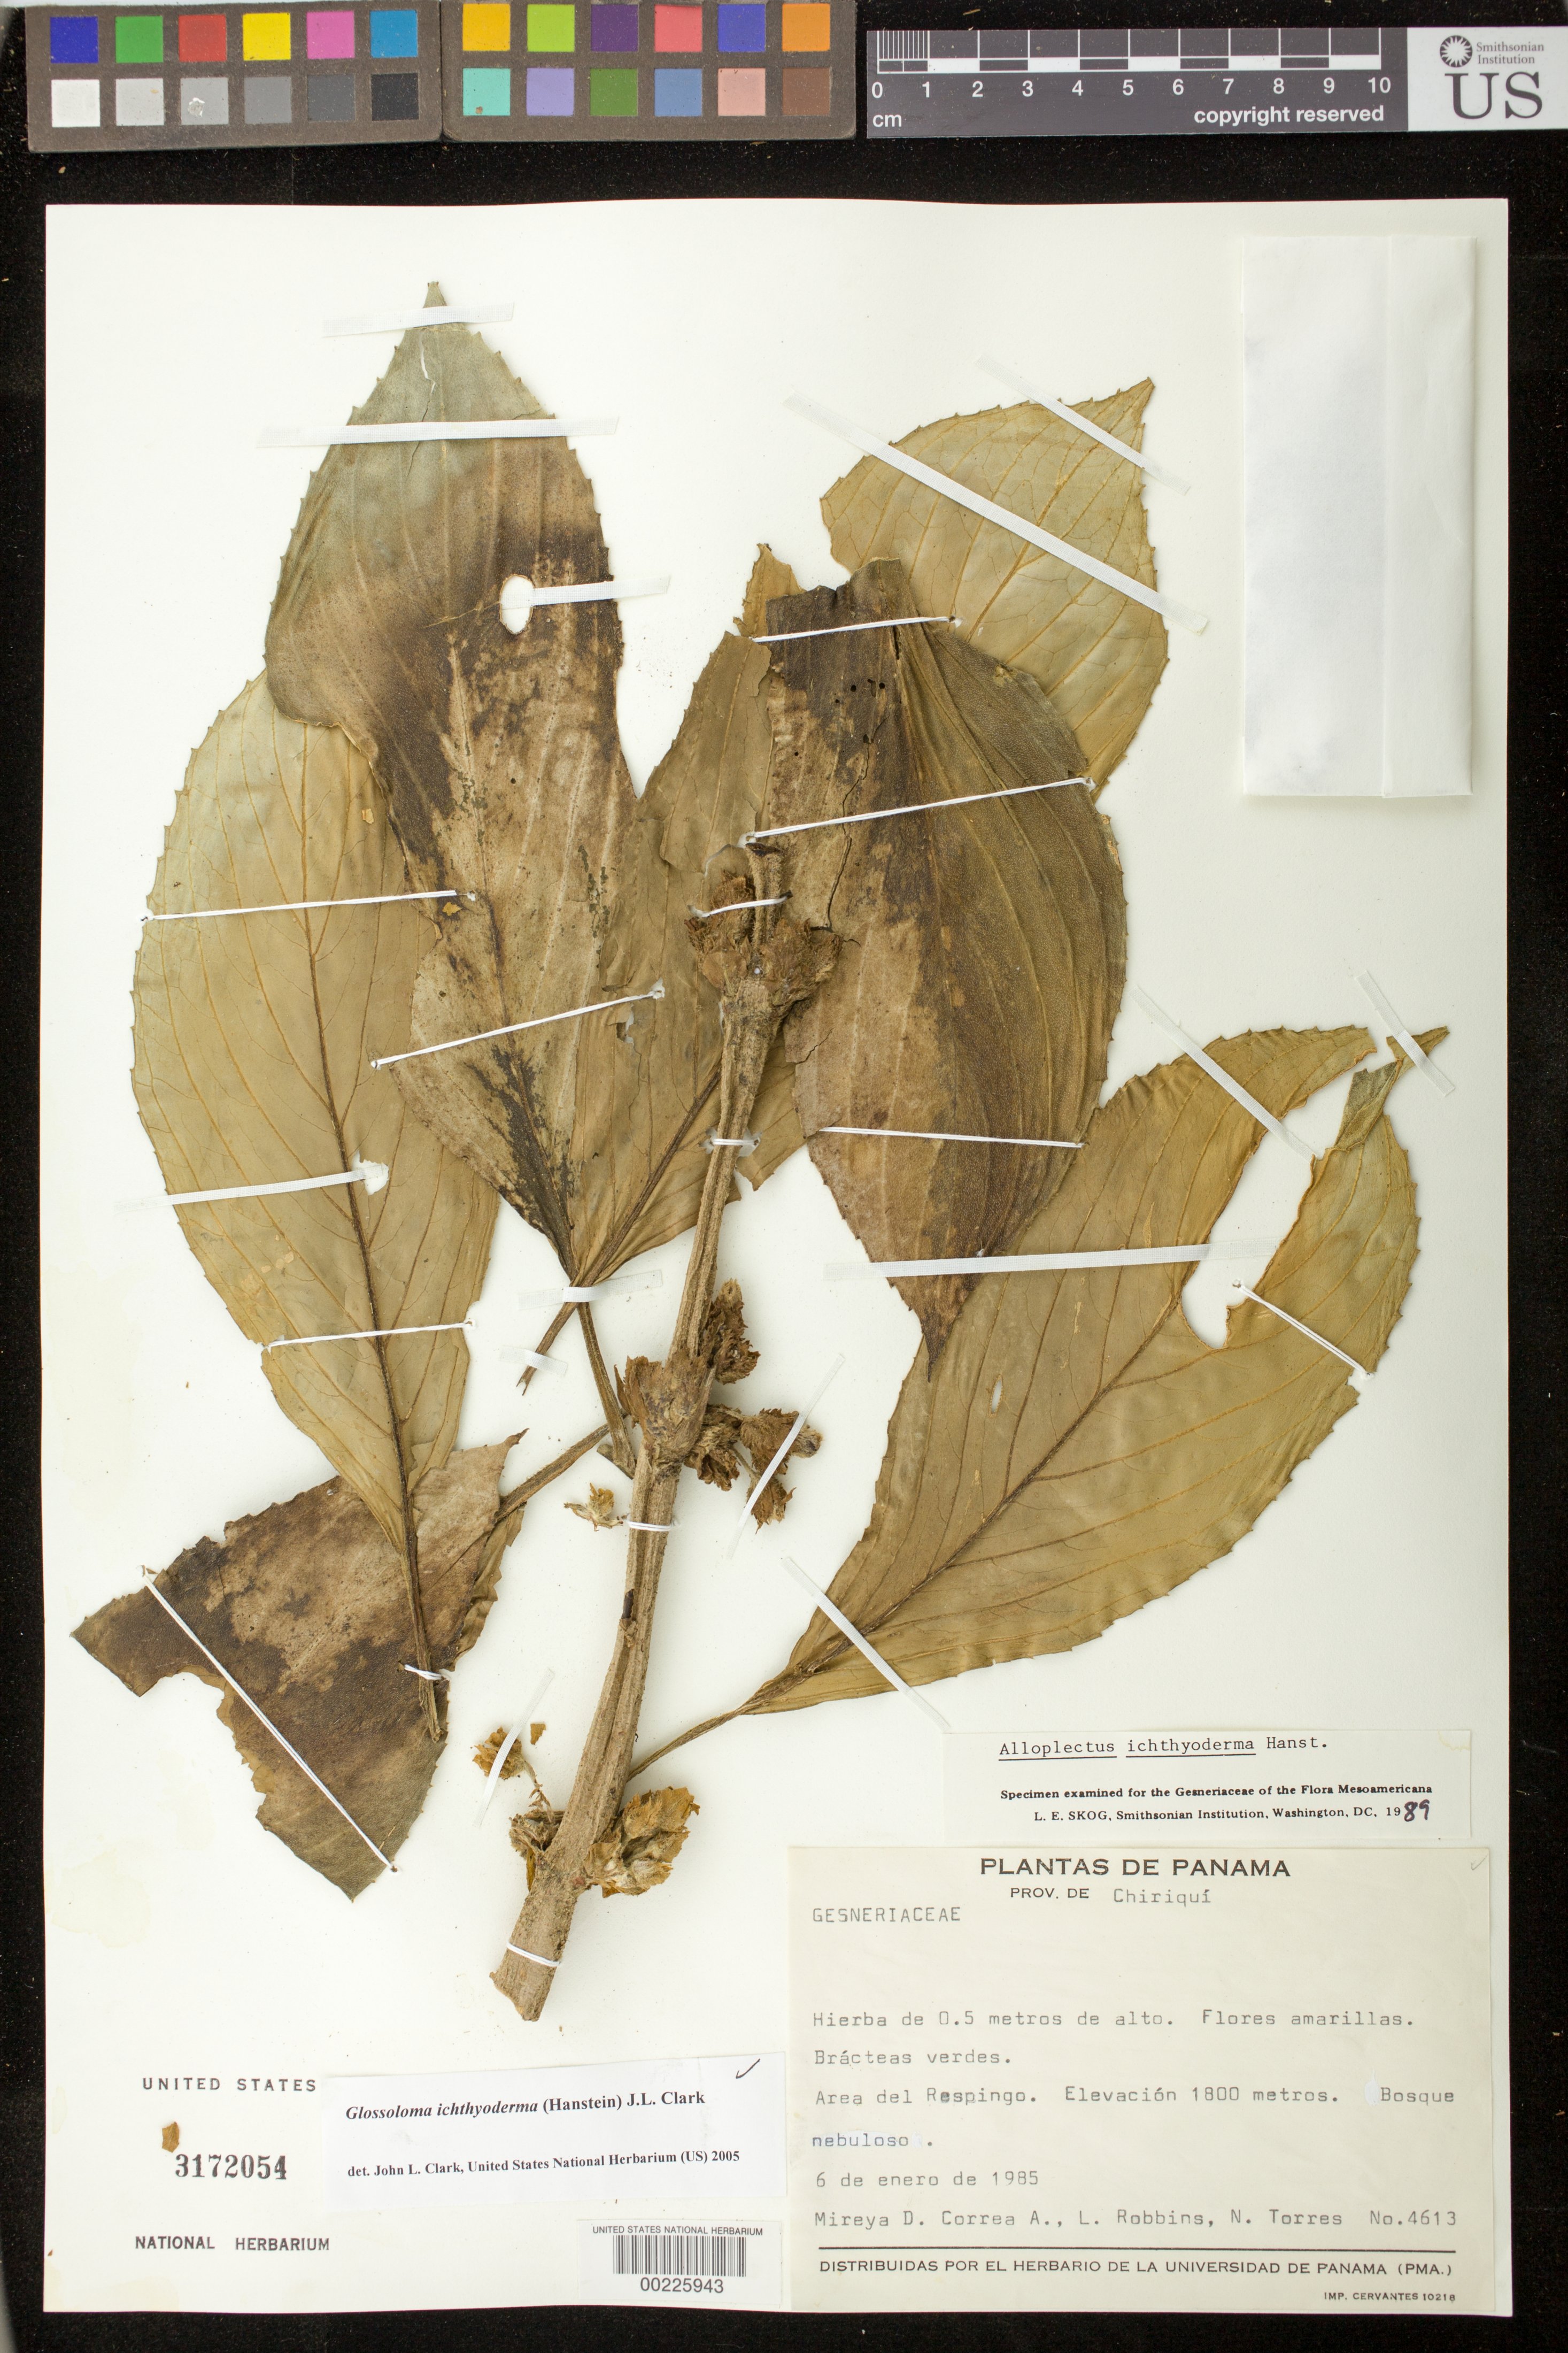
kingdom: Plantae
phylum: Tracheophyta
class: Magnoliopsida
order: Lamiales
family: Gesneriaceae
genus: Glossoloma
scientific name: Glossoloma ichthyoderma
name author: (Hanst.) J.L. Clark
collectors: M. D. Corrêa-A., L. Robbins & N. Torres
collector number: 4613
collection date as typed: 06 Jan 1985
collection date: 1985-01-06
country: Panama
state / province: Chiriquí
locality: Area of Respingo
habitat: Cloud forest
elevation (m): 1800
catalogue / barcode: US 3172054